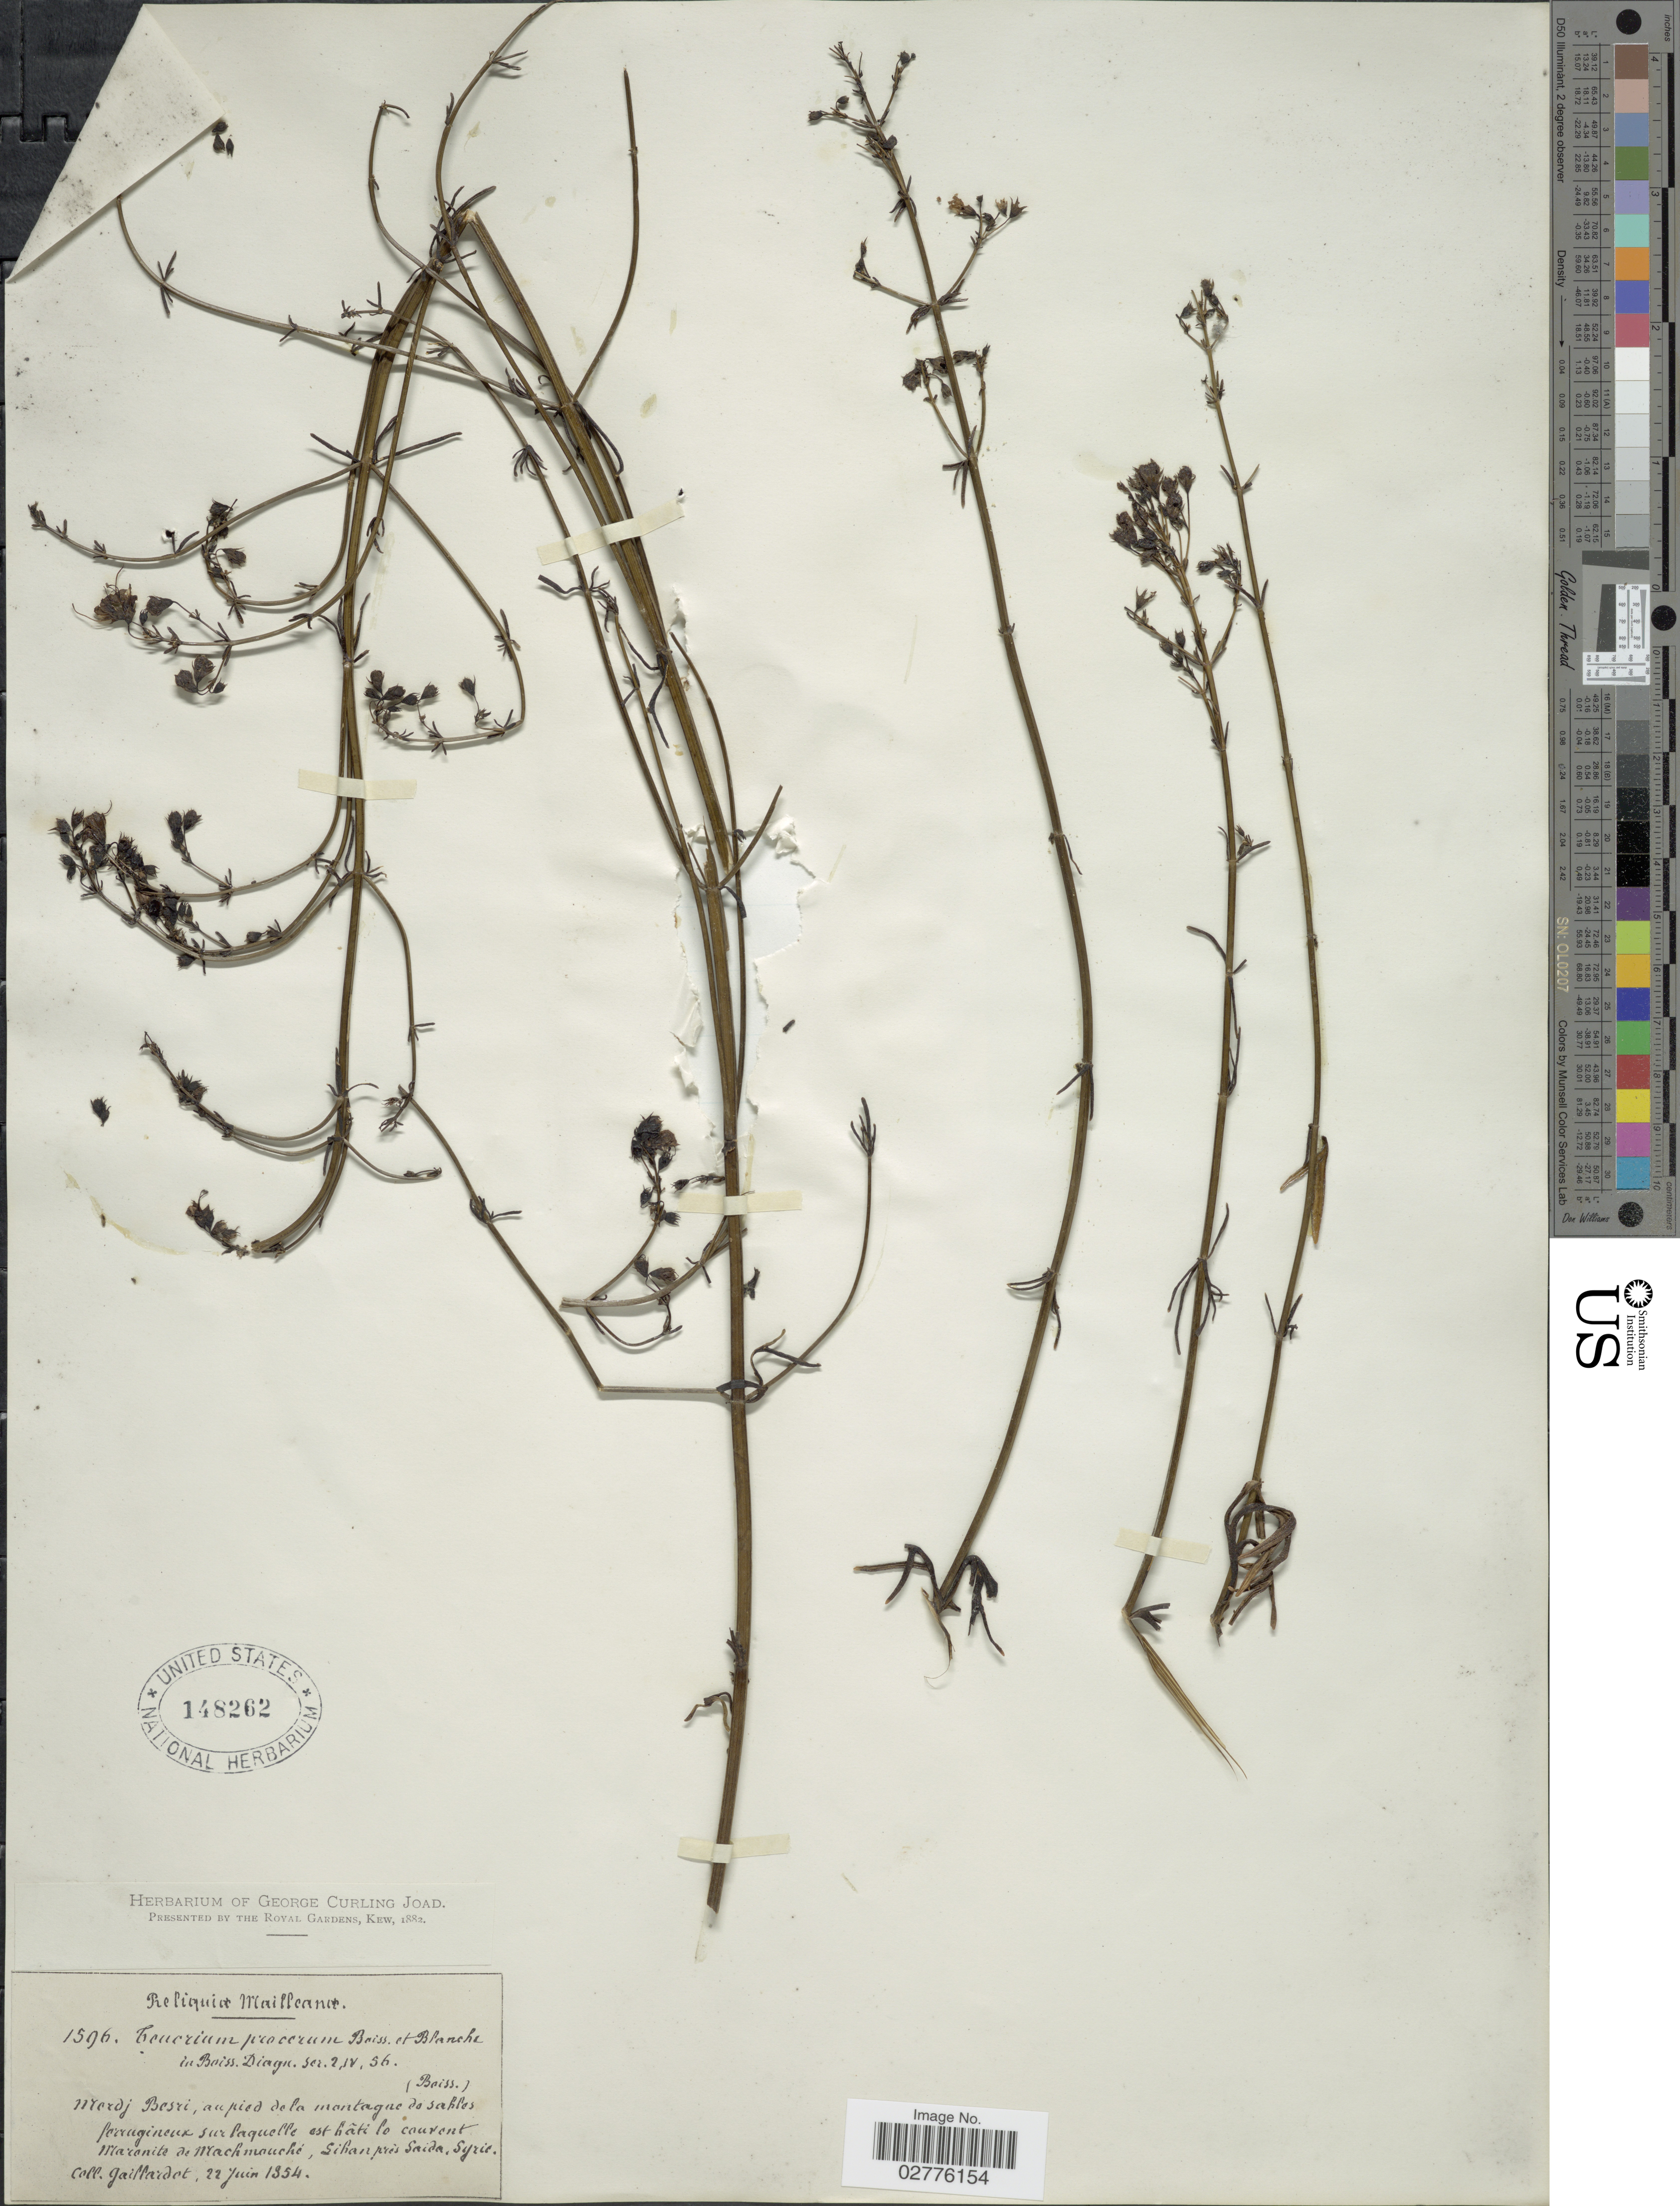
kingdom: Plantae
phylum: Tracheophyta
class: Magnoliopsida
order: Lamiales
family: Lamiaceae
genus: Teucrium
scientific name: Teucrium procerum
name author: Boiss. & Blanche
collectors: Gaillardot, --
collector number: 1596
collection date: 1954-06-22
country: Syria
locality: Ferugineux sur baquelle [interpreted] est bâti lo courent Maranite de Machmauché, Liban prés Saida.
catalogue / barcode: US 148262